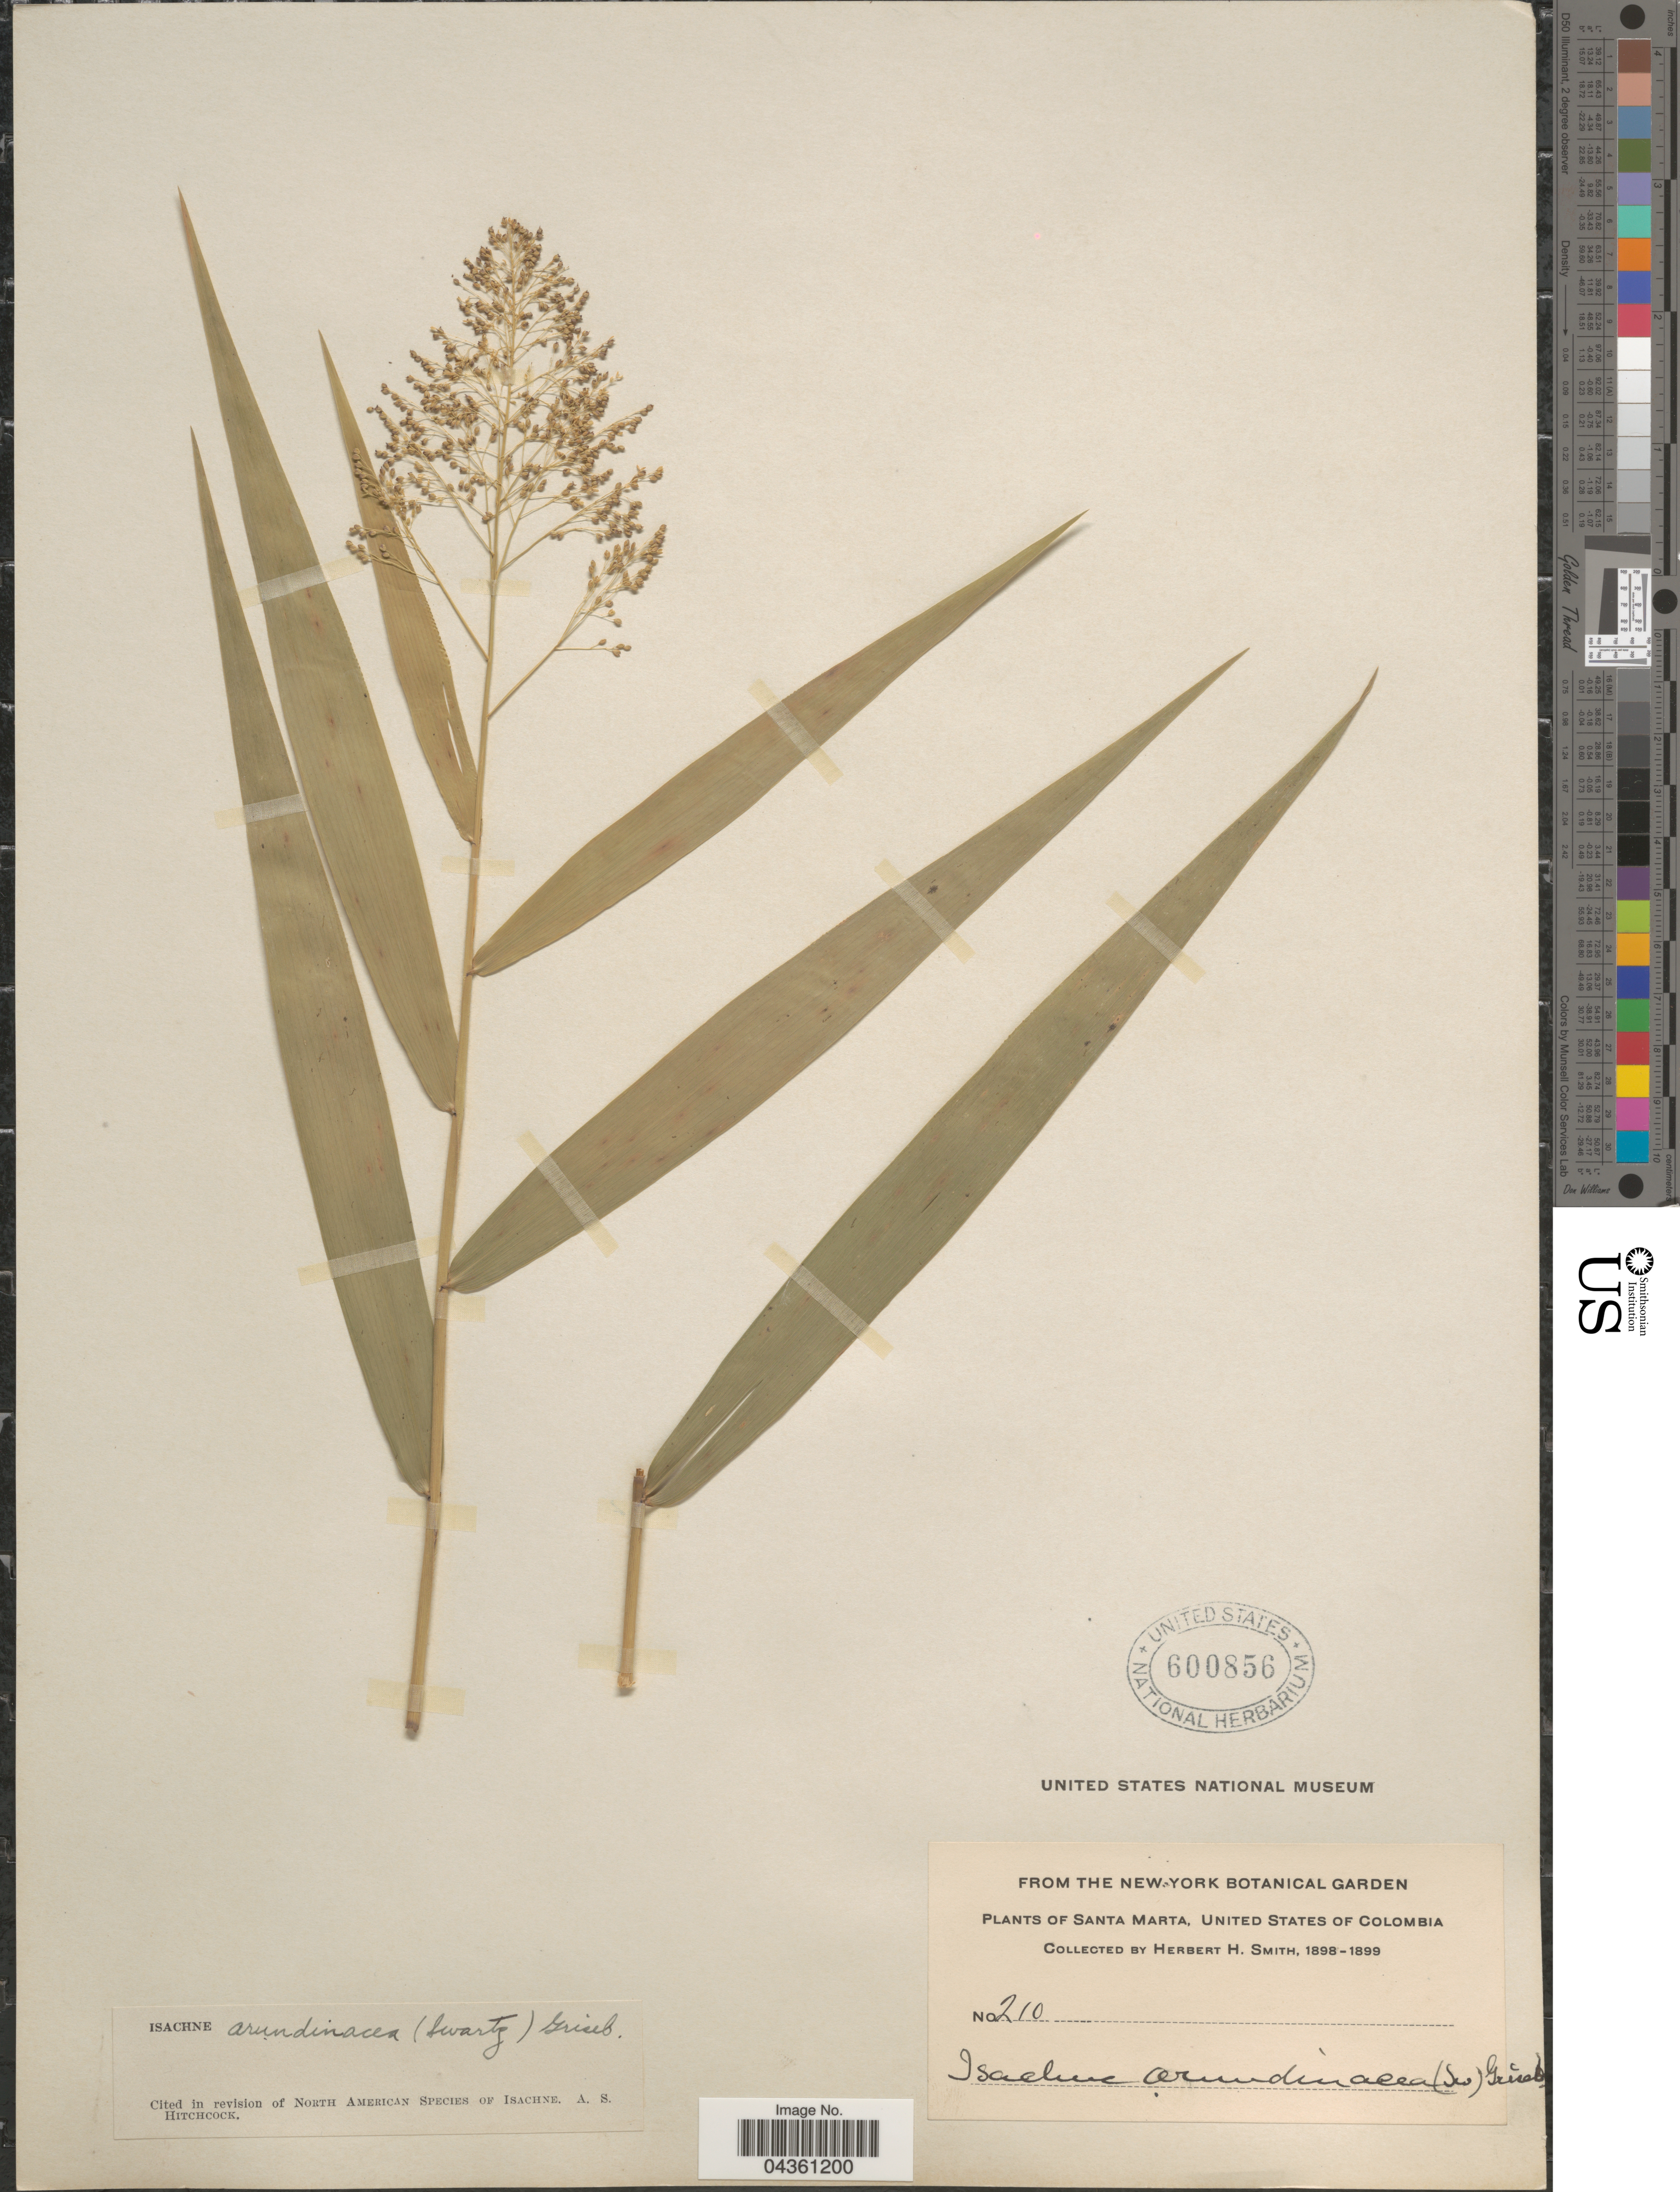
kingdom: Plantae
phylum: Tracheophyta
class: Liliopsida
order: Poales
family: Poaceae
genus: Isachne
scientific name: Isachne arundinacea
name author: (Sw.) Griseb.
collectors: Herbert H. Smith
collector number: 210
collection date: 1898/1899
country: Colombia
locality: Santa Marta, United States of Colombia.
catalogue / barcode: US 600856